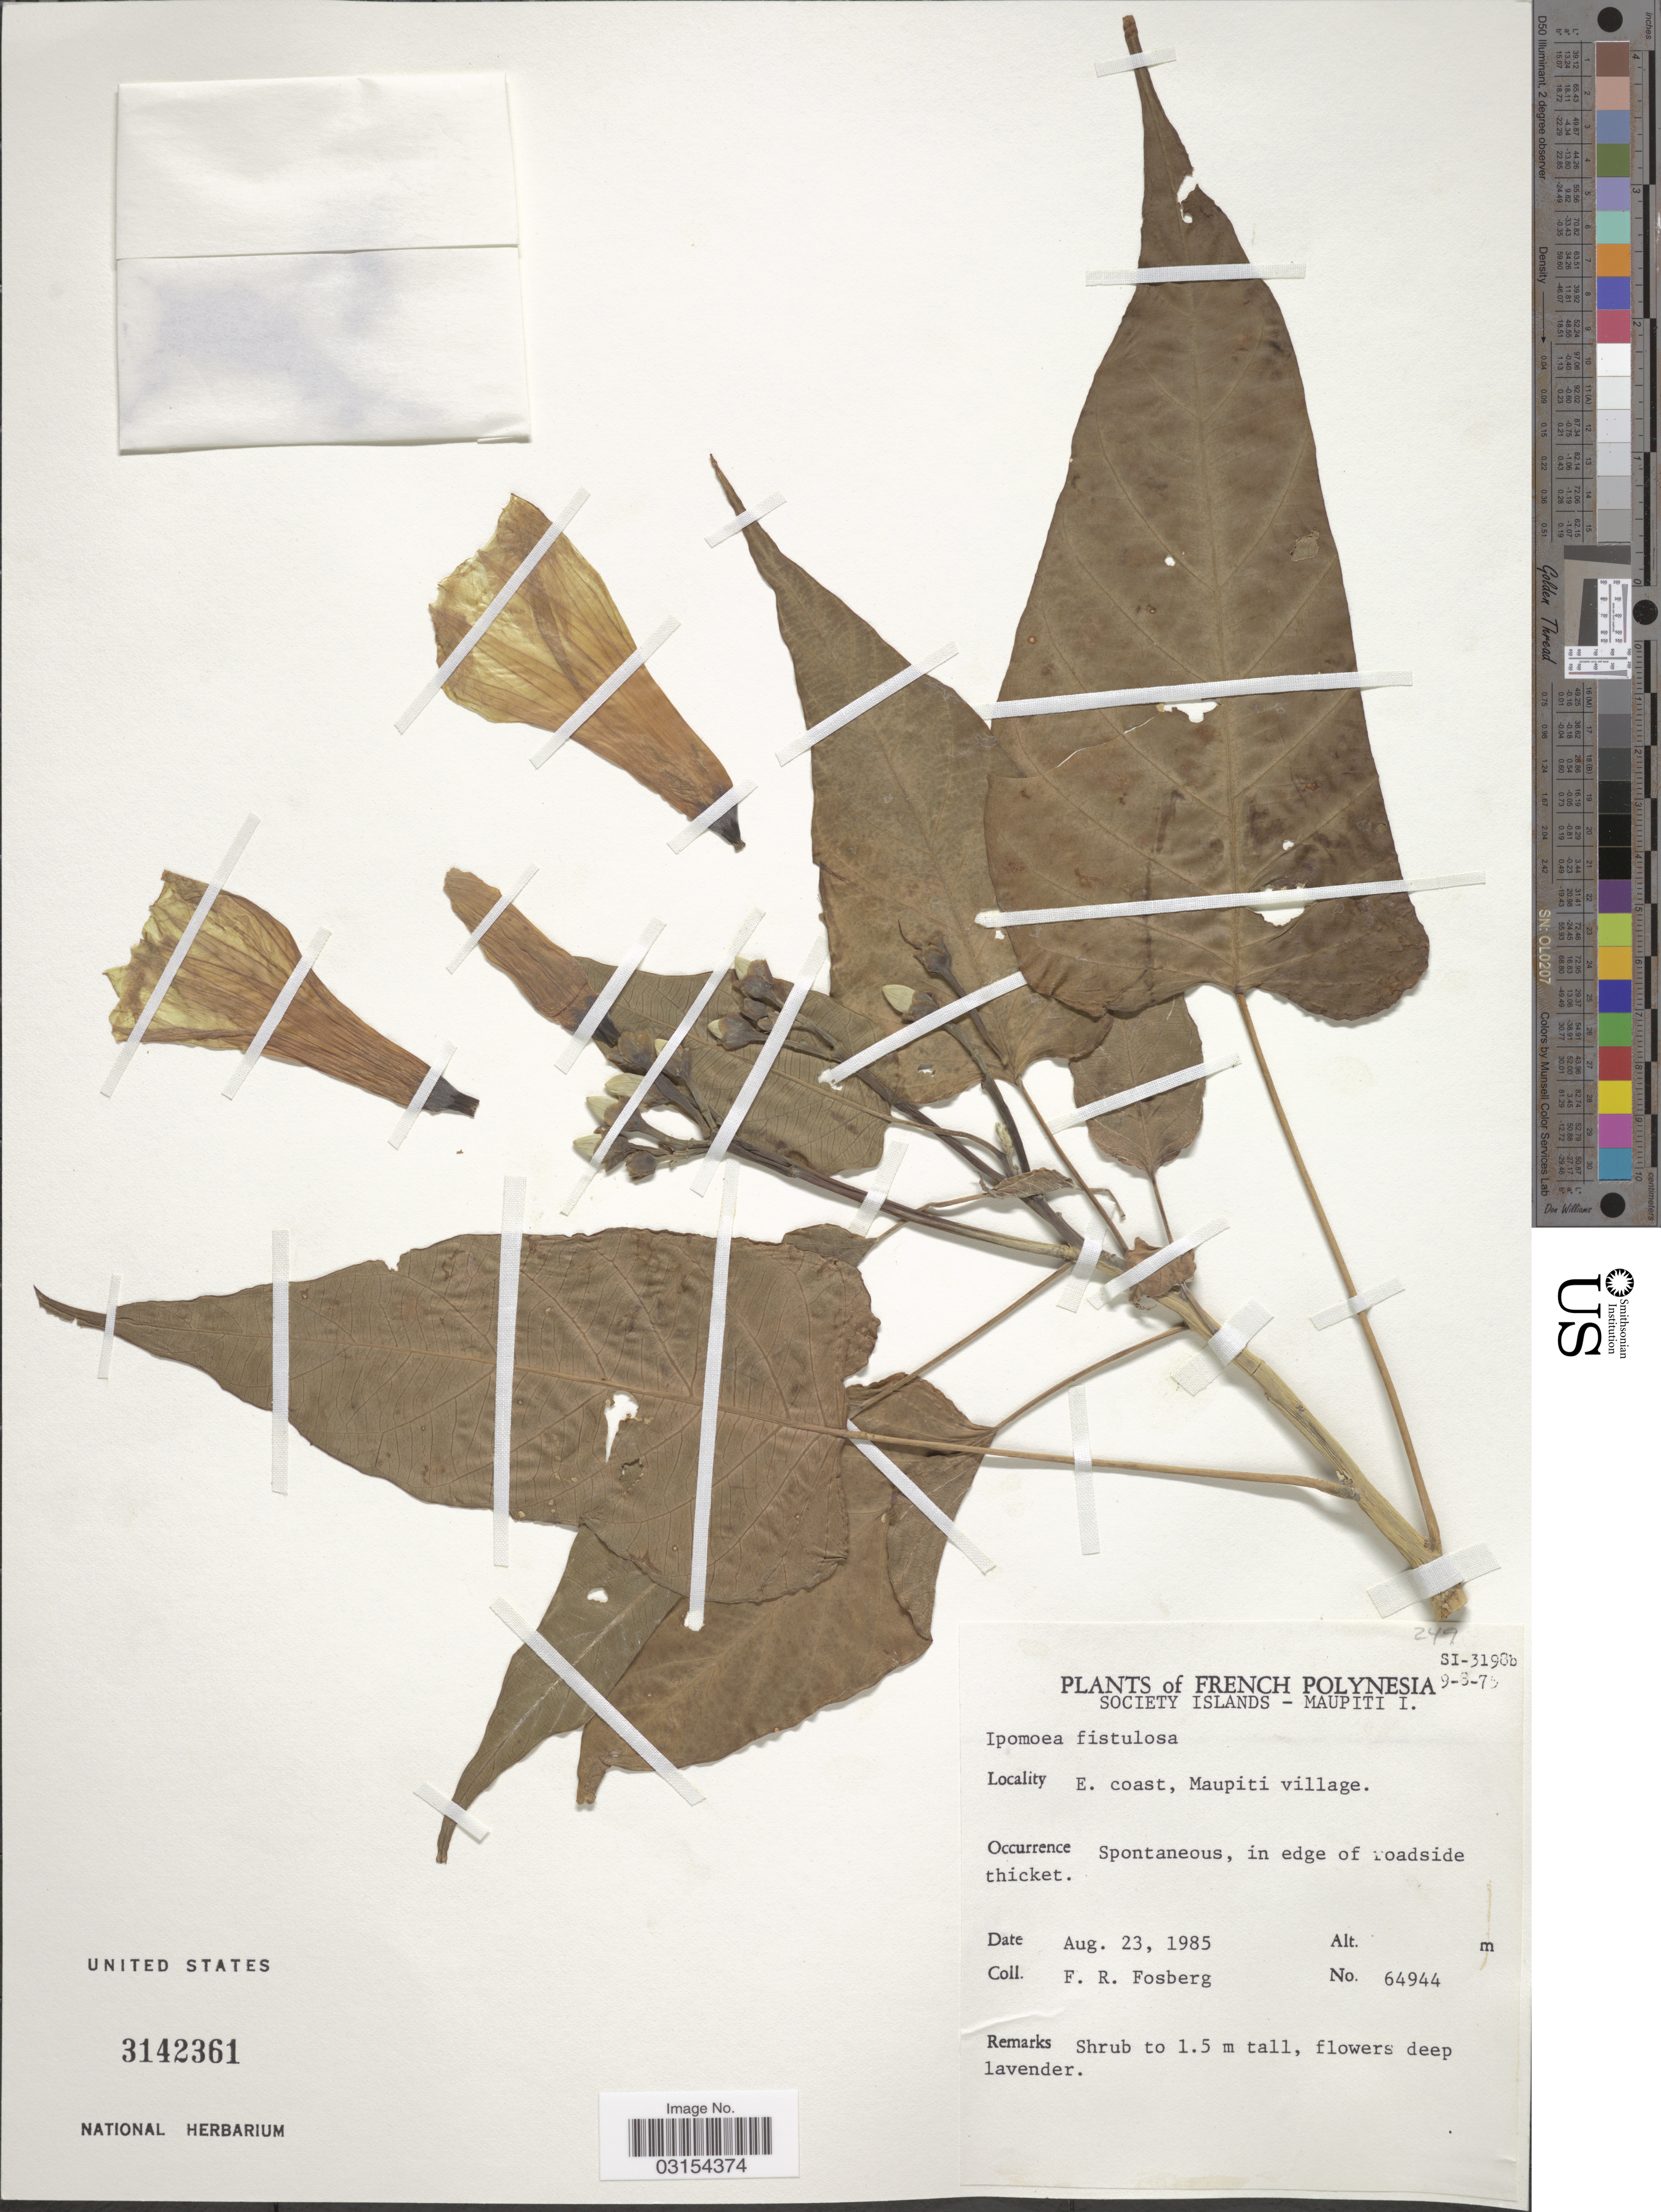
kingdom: Plantae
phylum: Tracheophyta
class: Magnoliopsida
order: Solanales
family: Convolvulaceae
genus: Ipomoea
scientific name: Ipomoea carnea subsp. fistulosa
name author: (Mart. ex Choisy) D.F. Austin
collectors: F. R. Fosberg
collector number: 64944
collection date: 1985-08-23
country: French Polynesia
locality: Society Islands - Maupiti I. E. coast, Maupiti village.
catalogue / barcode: US 3142361